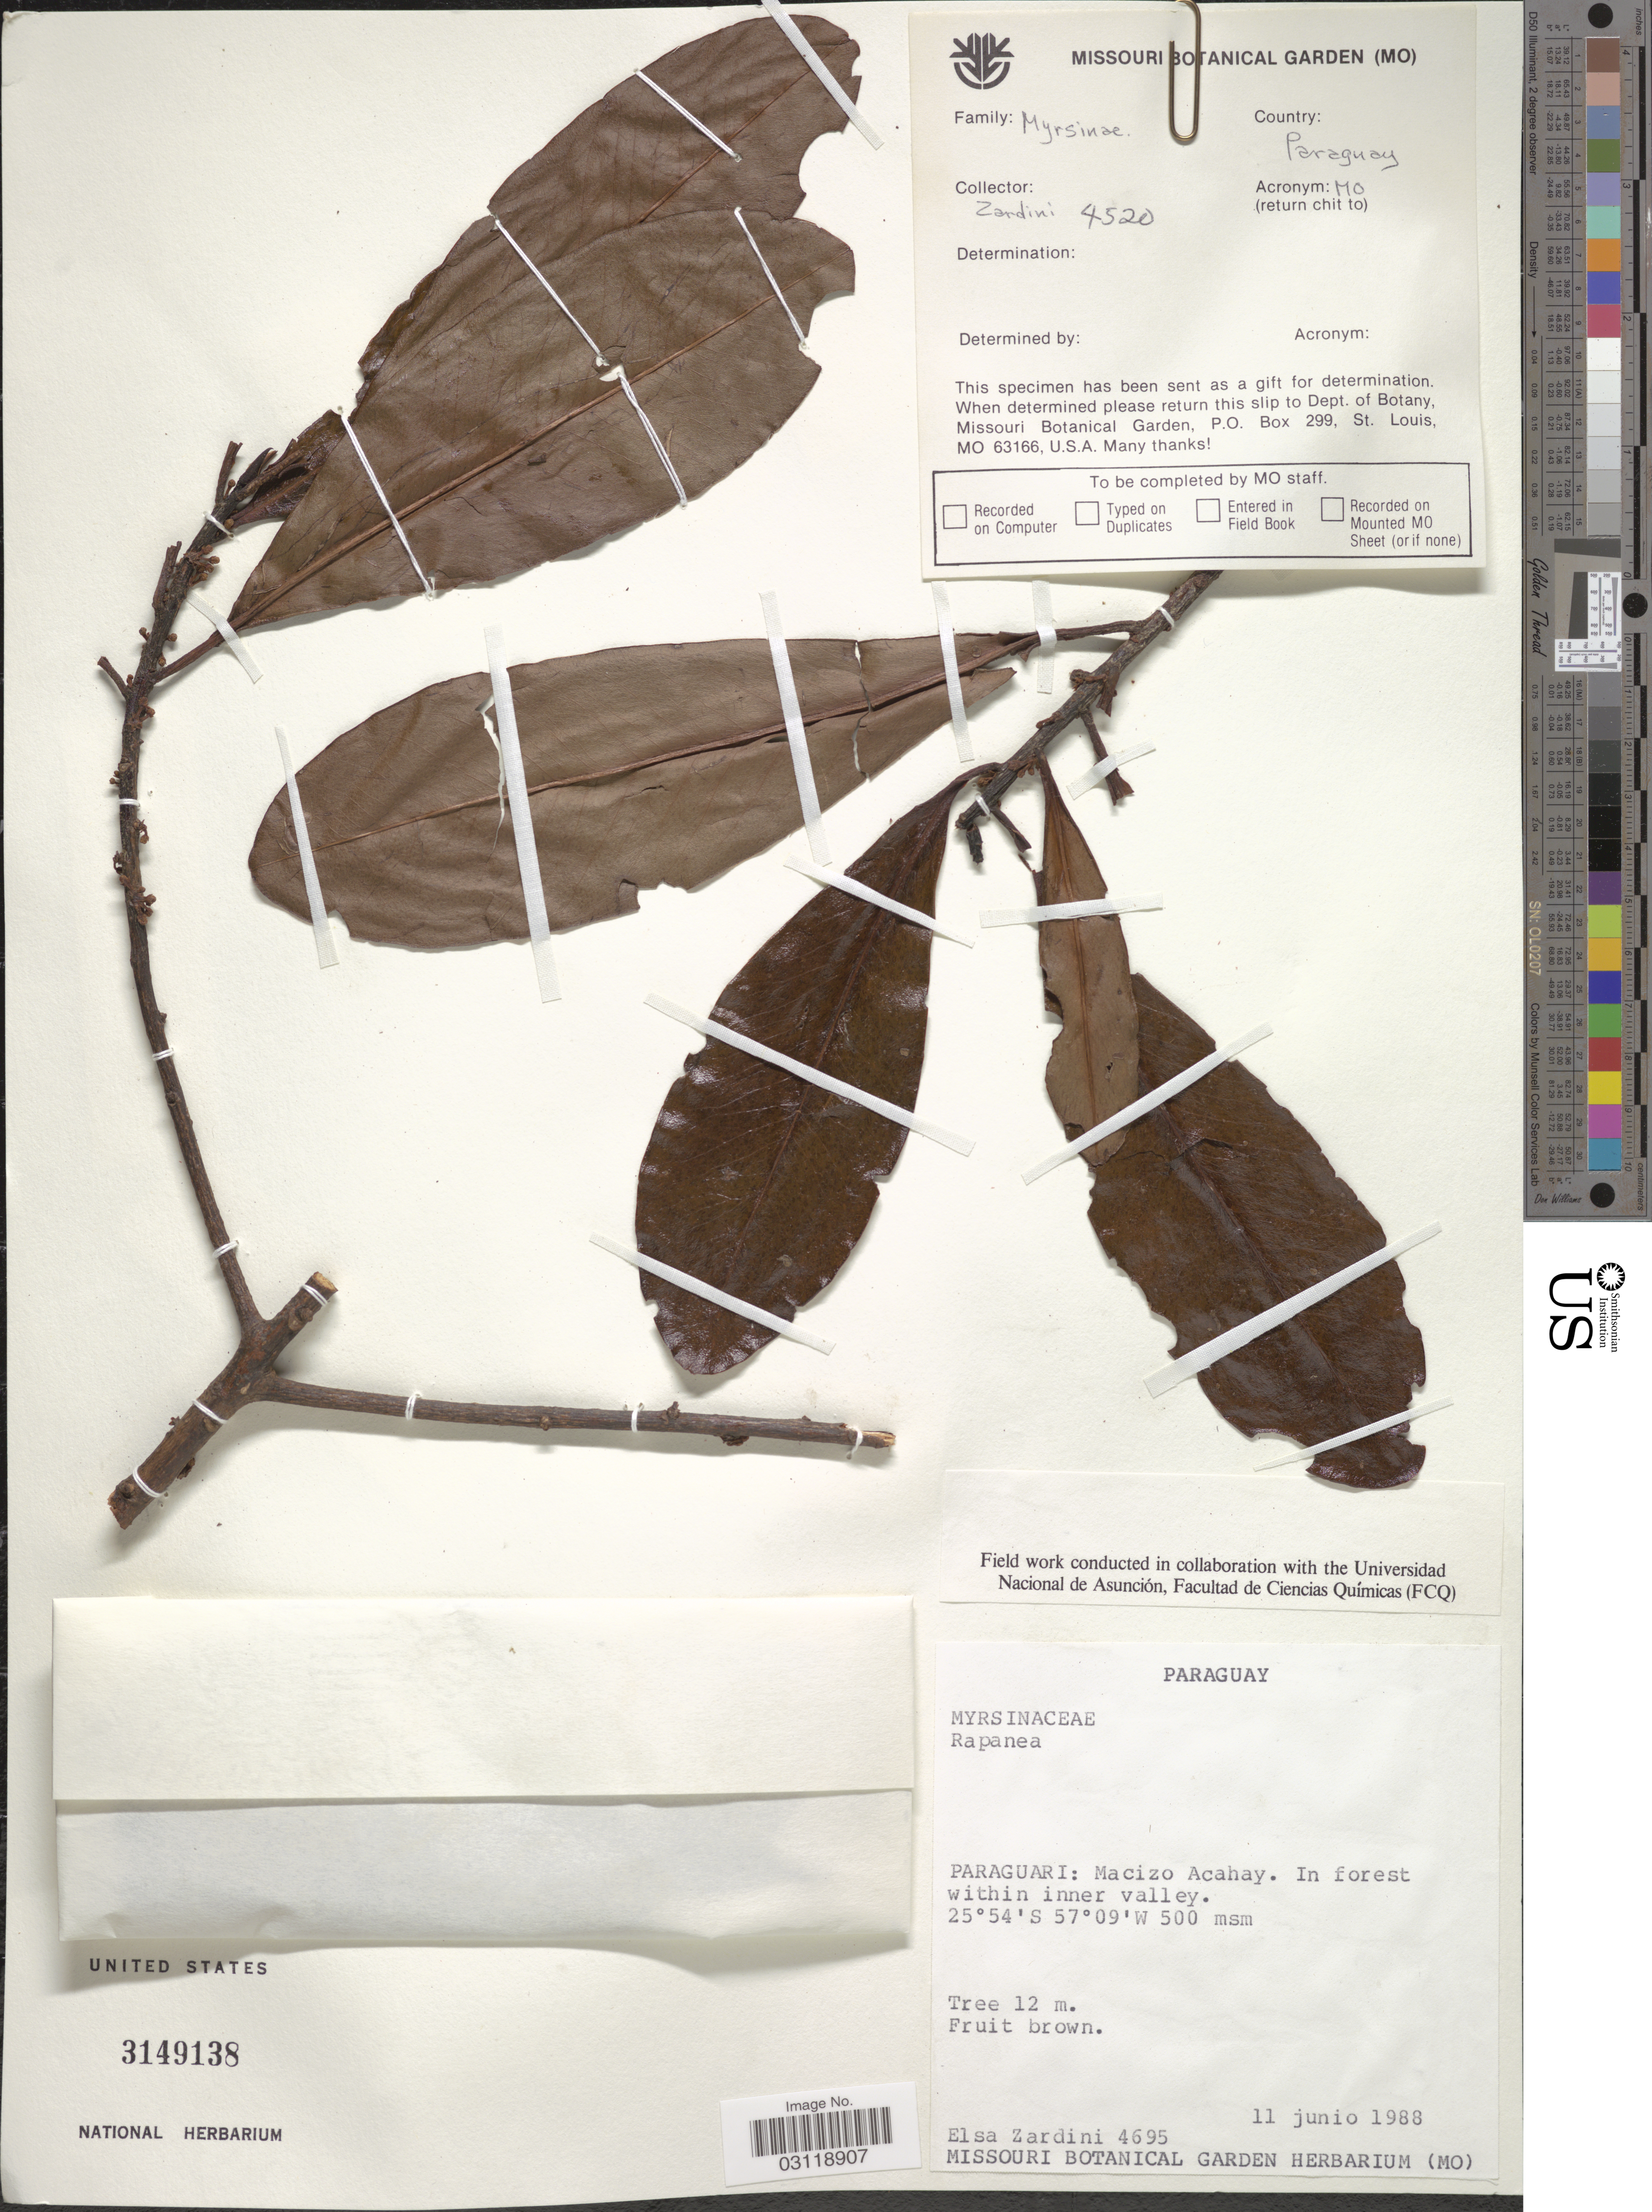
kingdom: Plantae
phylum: Tracheophyta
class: Magnoliopsida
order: Ericales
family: Primulaceae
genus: Rapanea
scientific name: Rapanea sp.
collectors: E. M. Zardini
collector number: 4695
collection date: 1988-06-11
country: Paraguay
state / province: Paraguari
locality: Macizo Acahay.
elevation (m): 500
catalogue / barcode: US 3149138